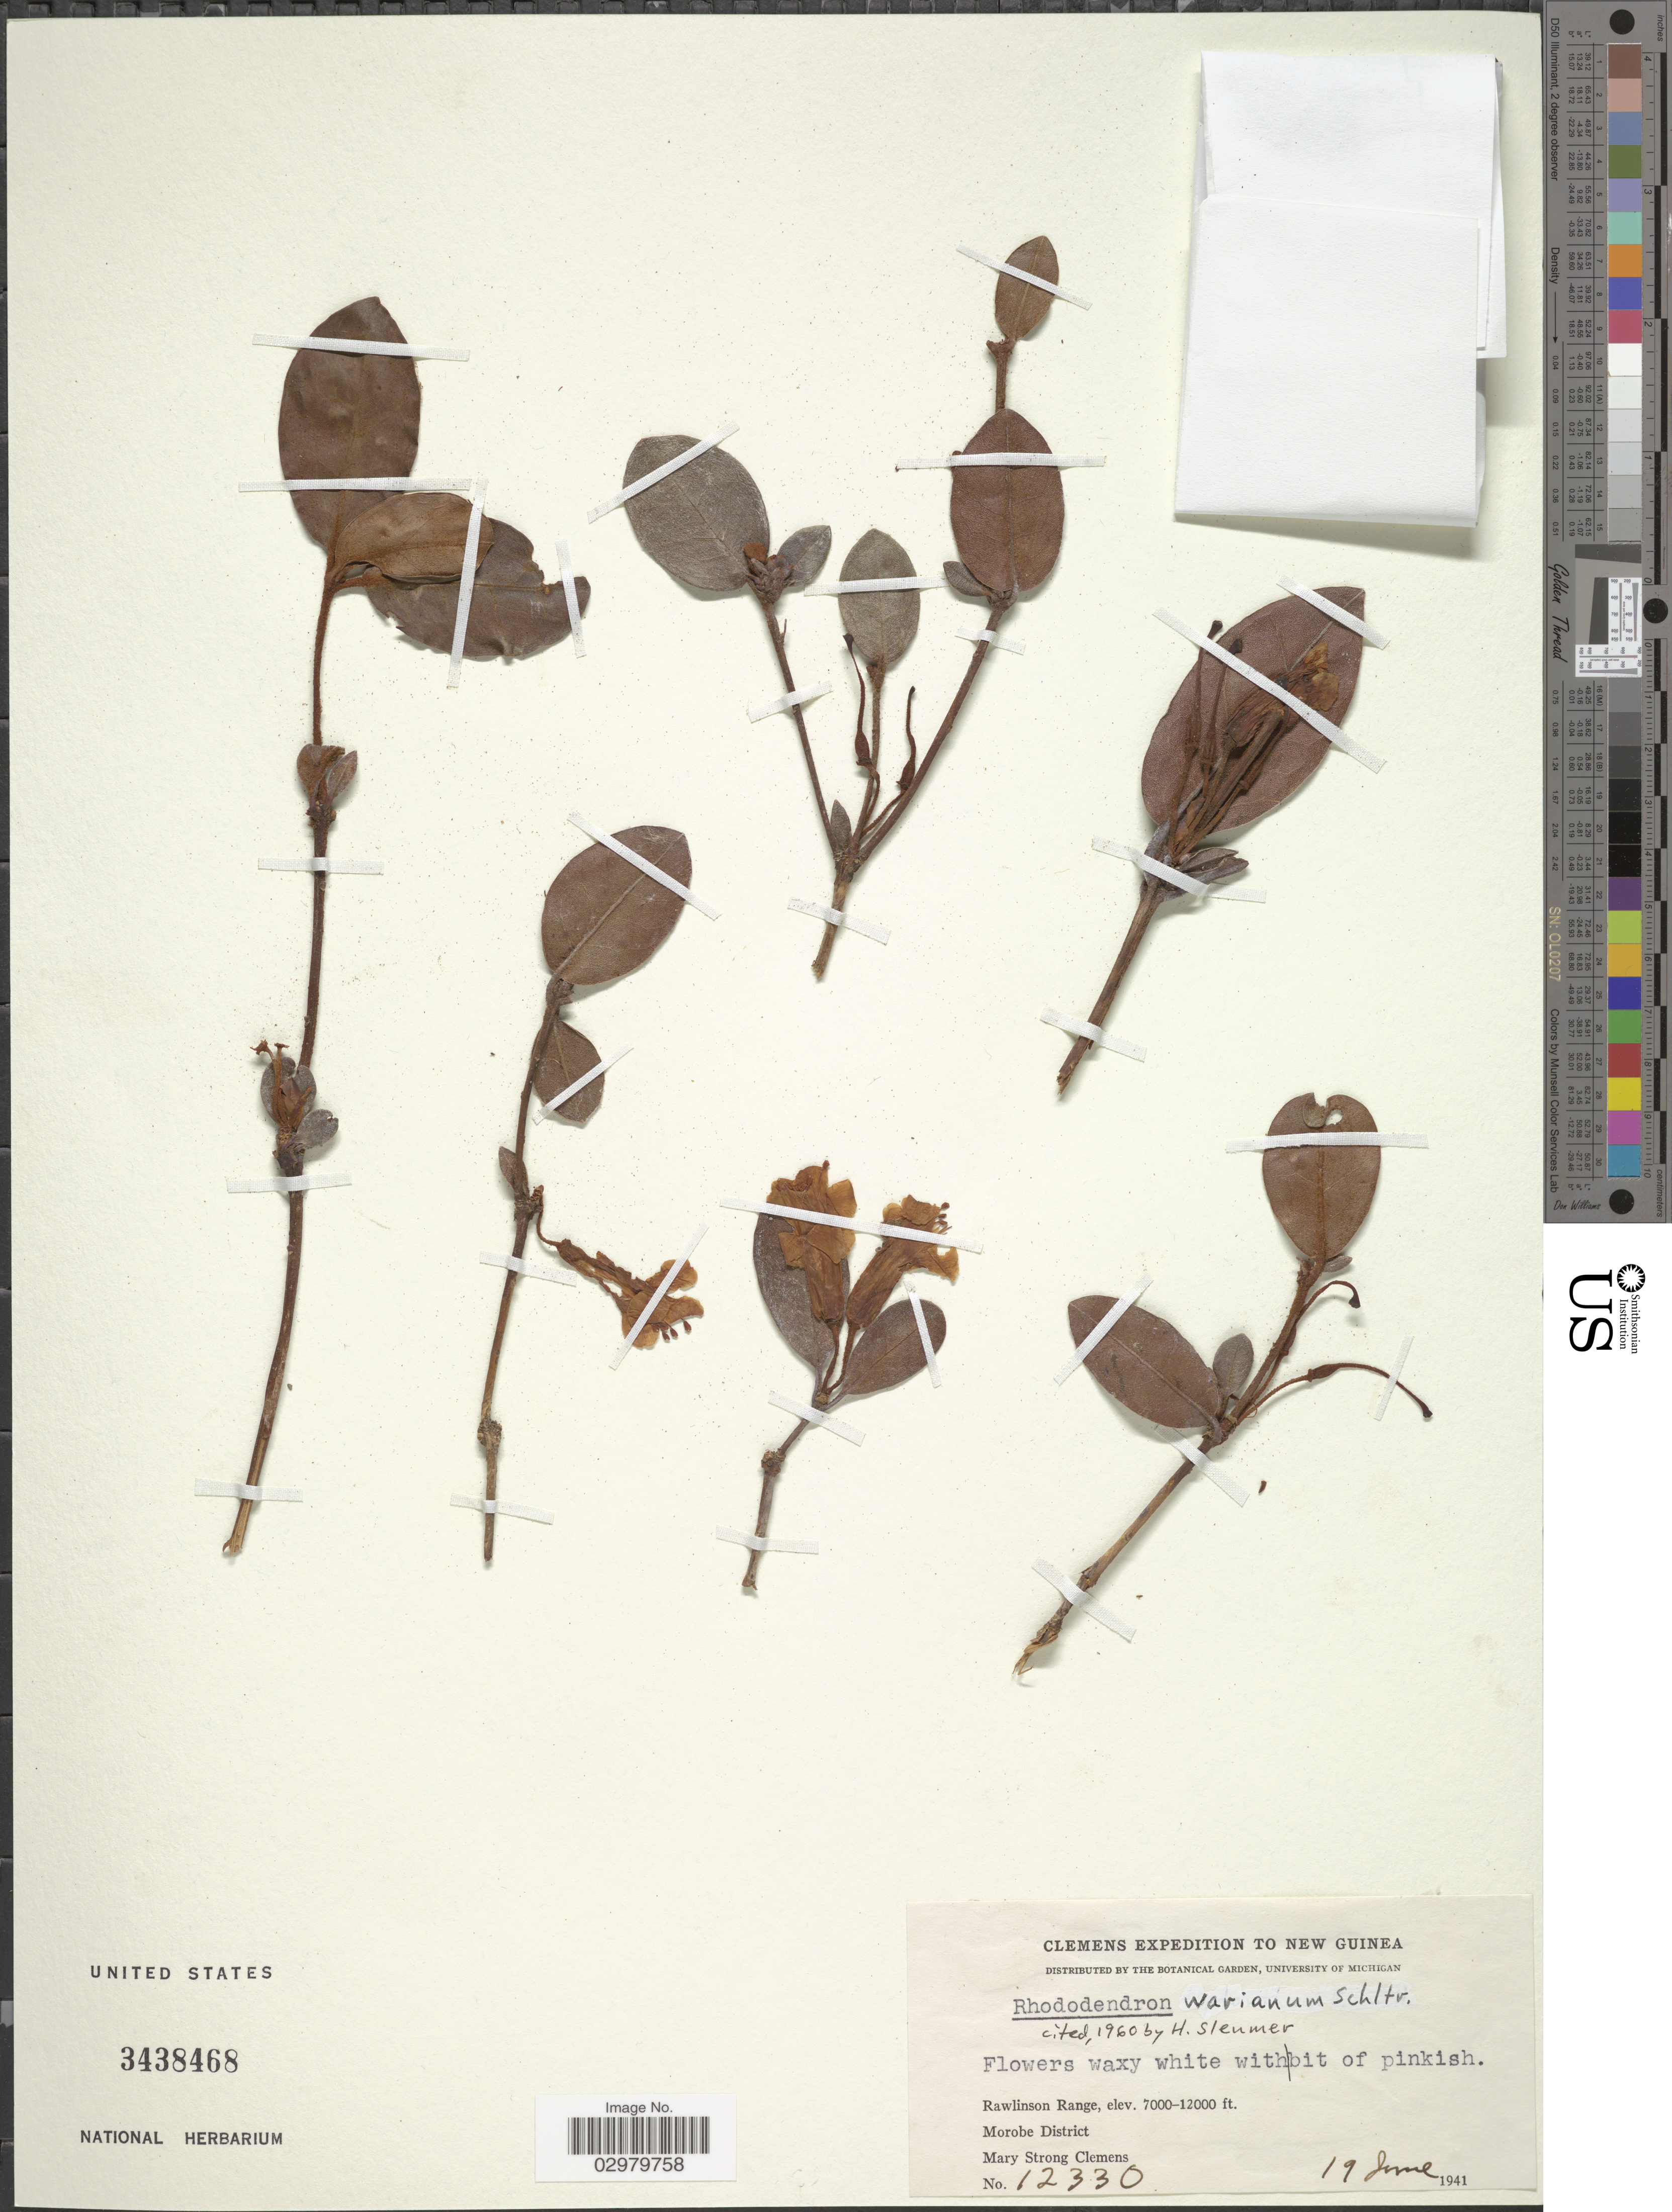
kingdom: Plantae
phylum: Tracheophyta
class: Magnoliopsida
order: Ericales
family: Ericaceae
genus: Rhododendron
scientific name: Rhododendron warianum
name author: Schltr.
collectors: M. S. Clemens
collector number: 12330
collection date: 1941-06-19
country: Papua New Guinea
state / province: Morobe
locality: New Guinea. Rawlinson Range, Morobe District.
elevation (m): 2134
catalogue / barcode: US 3438468